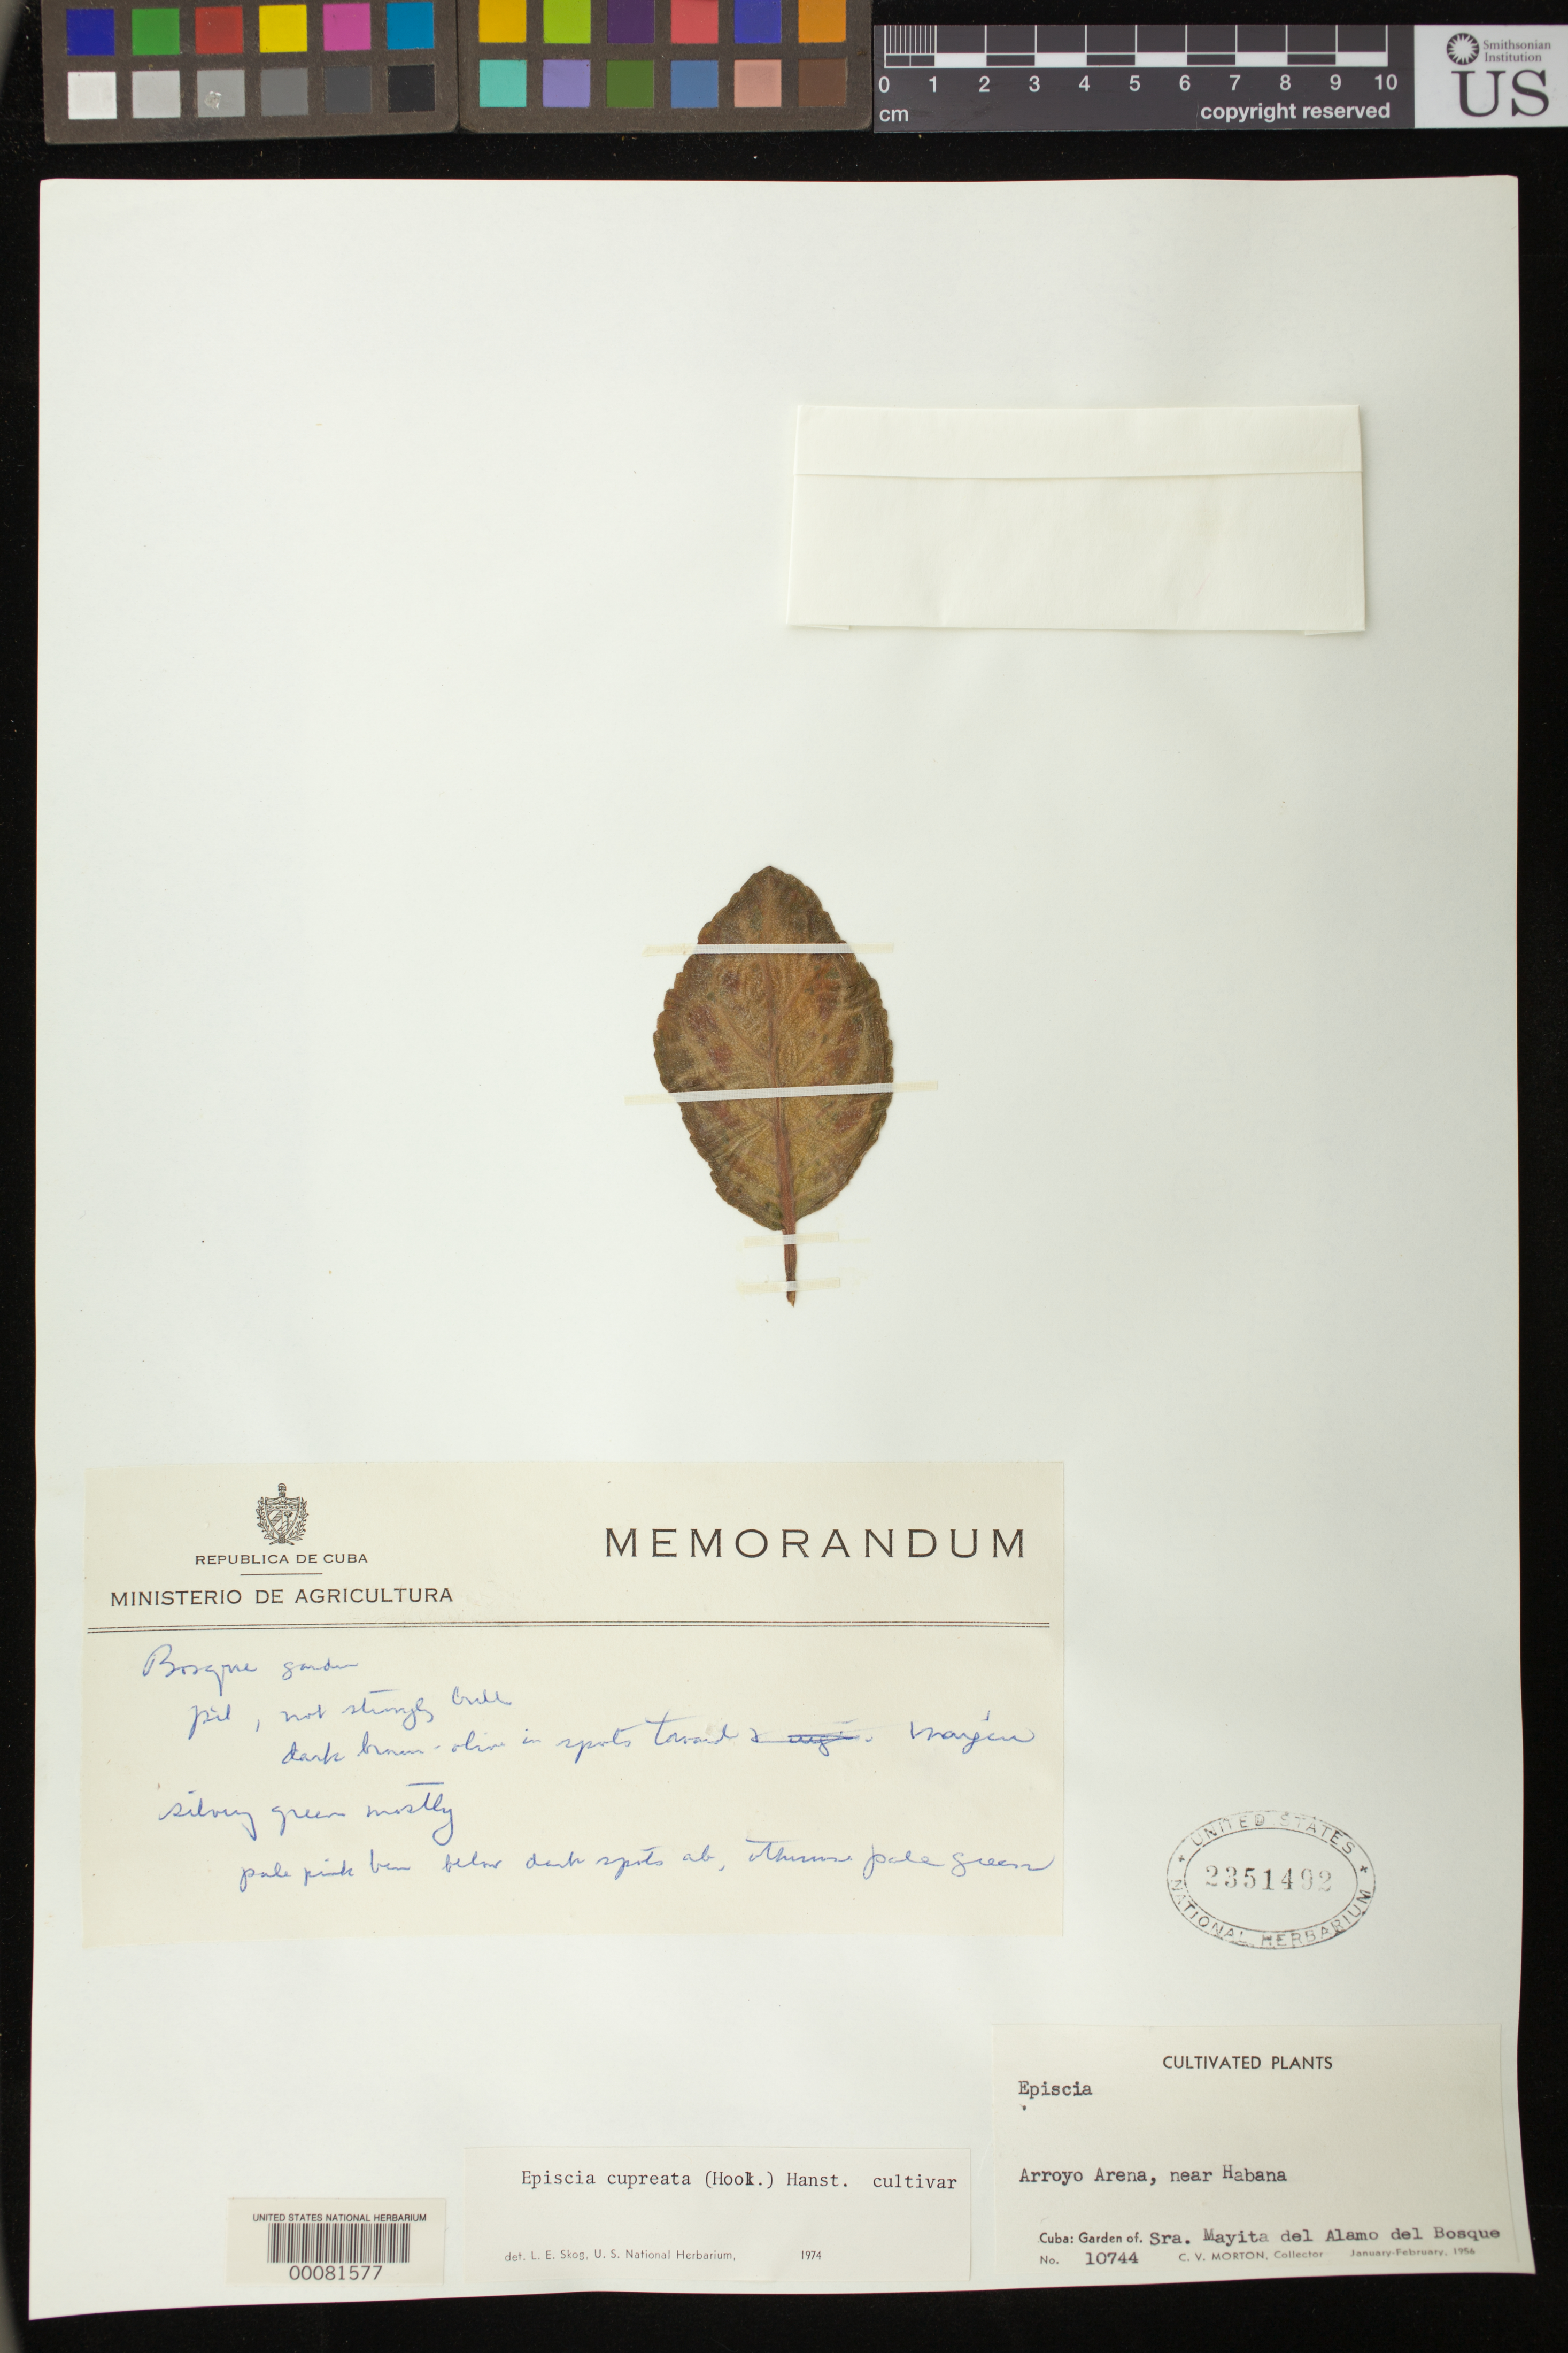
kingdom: Plantae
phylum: Tracheophyta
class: Magnoliopsida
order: Lamiales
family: Gesneriaceae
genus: Episcia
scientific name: Episcia cupreata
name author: (Hook.) Hanst.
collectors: C. V. Morton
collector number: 10744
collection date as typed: Jan-Feb 1956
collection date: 1956-01/1956-02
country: Cuba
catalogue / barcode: US 2351492